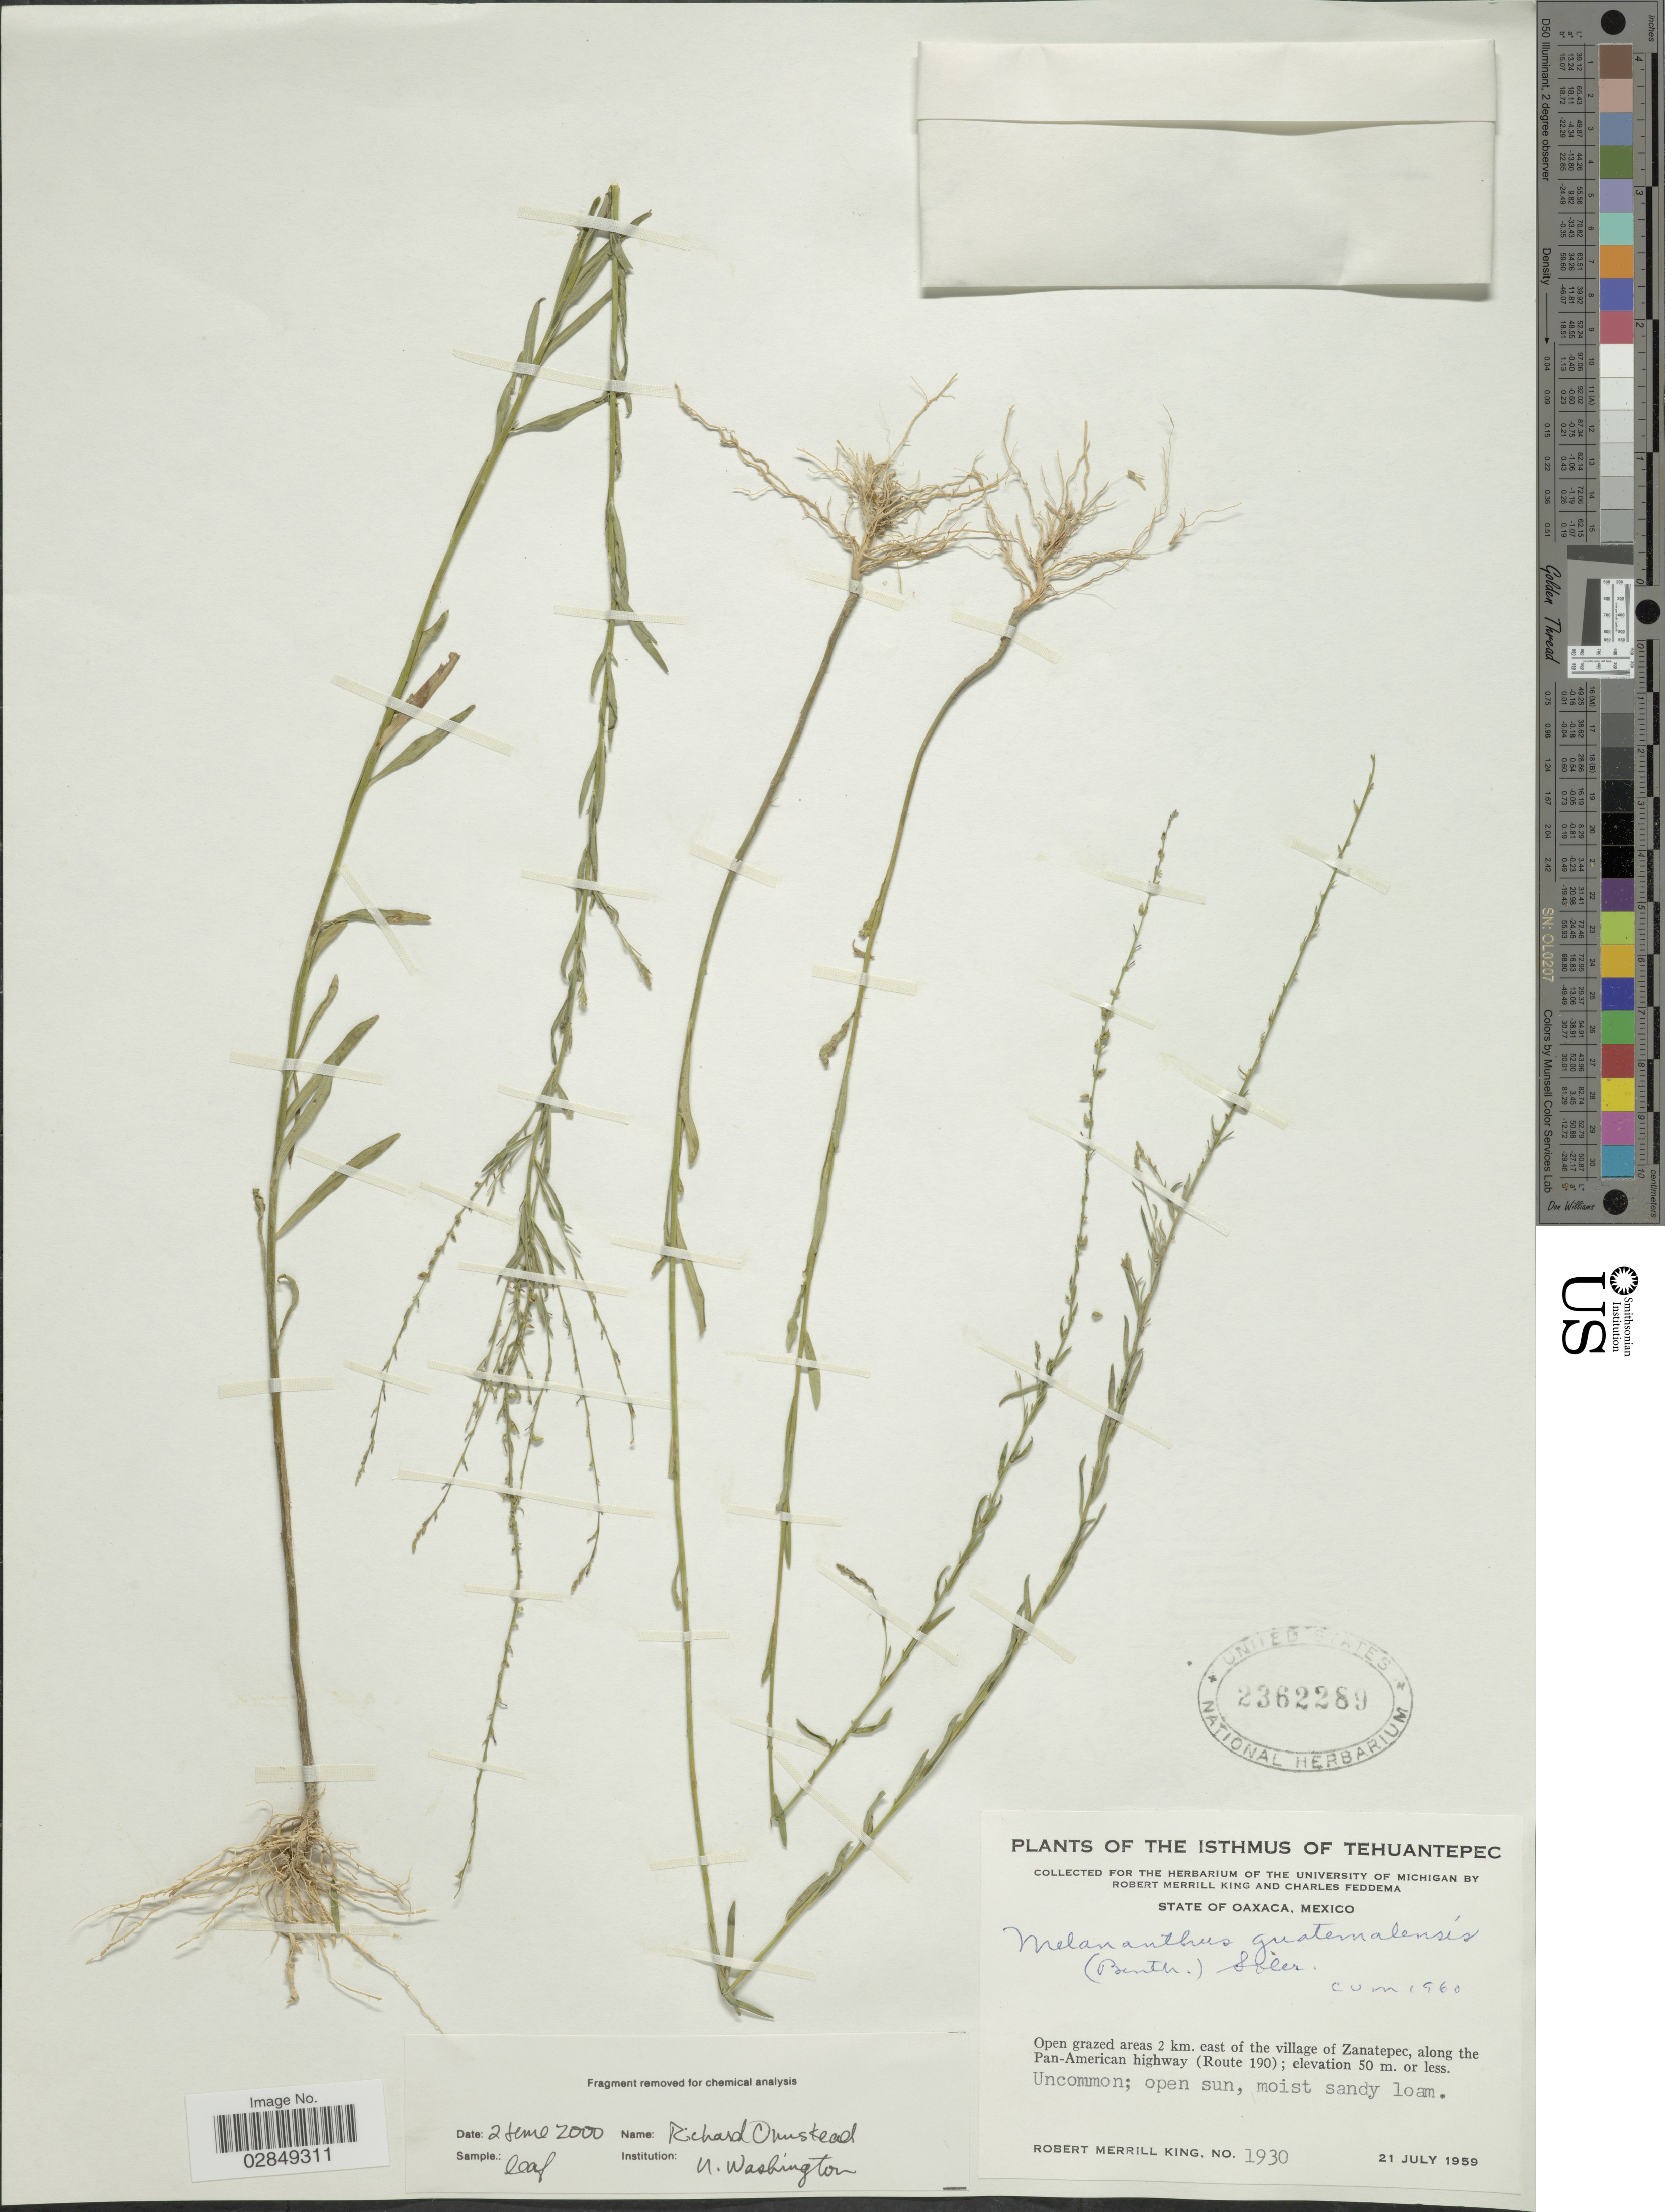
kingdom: Plantae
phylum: Tracheophyta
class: Magnoliopsida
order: Solanales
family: Solanaceae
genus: Melananthus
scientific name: Melananthus guatemalensis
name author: (Benth. ex Hemsl.) Soler.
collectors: R. M. King & C. Feddema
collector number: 1930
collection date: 1959-07-21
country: Mexico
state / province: Oaxaca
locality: Tehuantepec. Open grazed areas 2 km. east of the village of Zanetepec, along the Pan-American highway (Route 190).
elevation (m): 50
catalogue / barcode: US 2362289